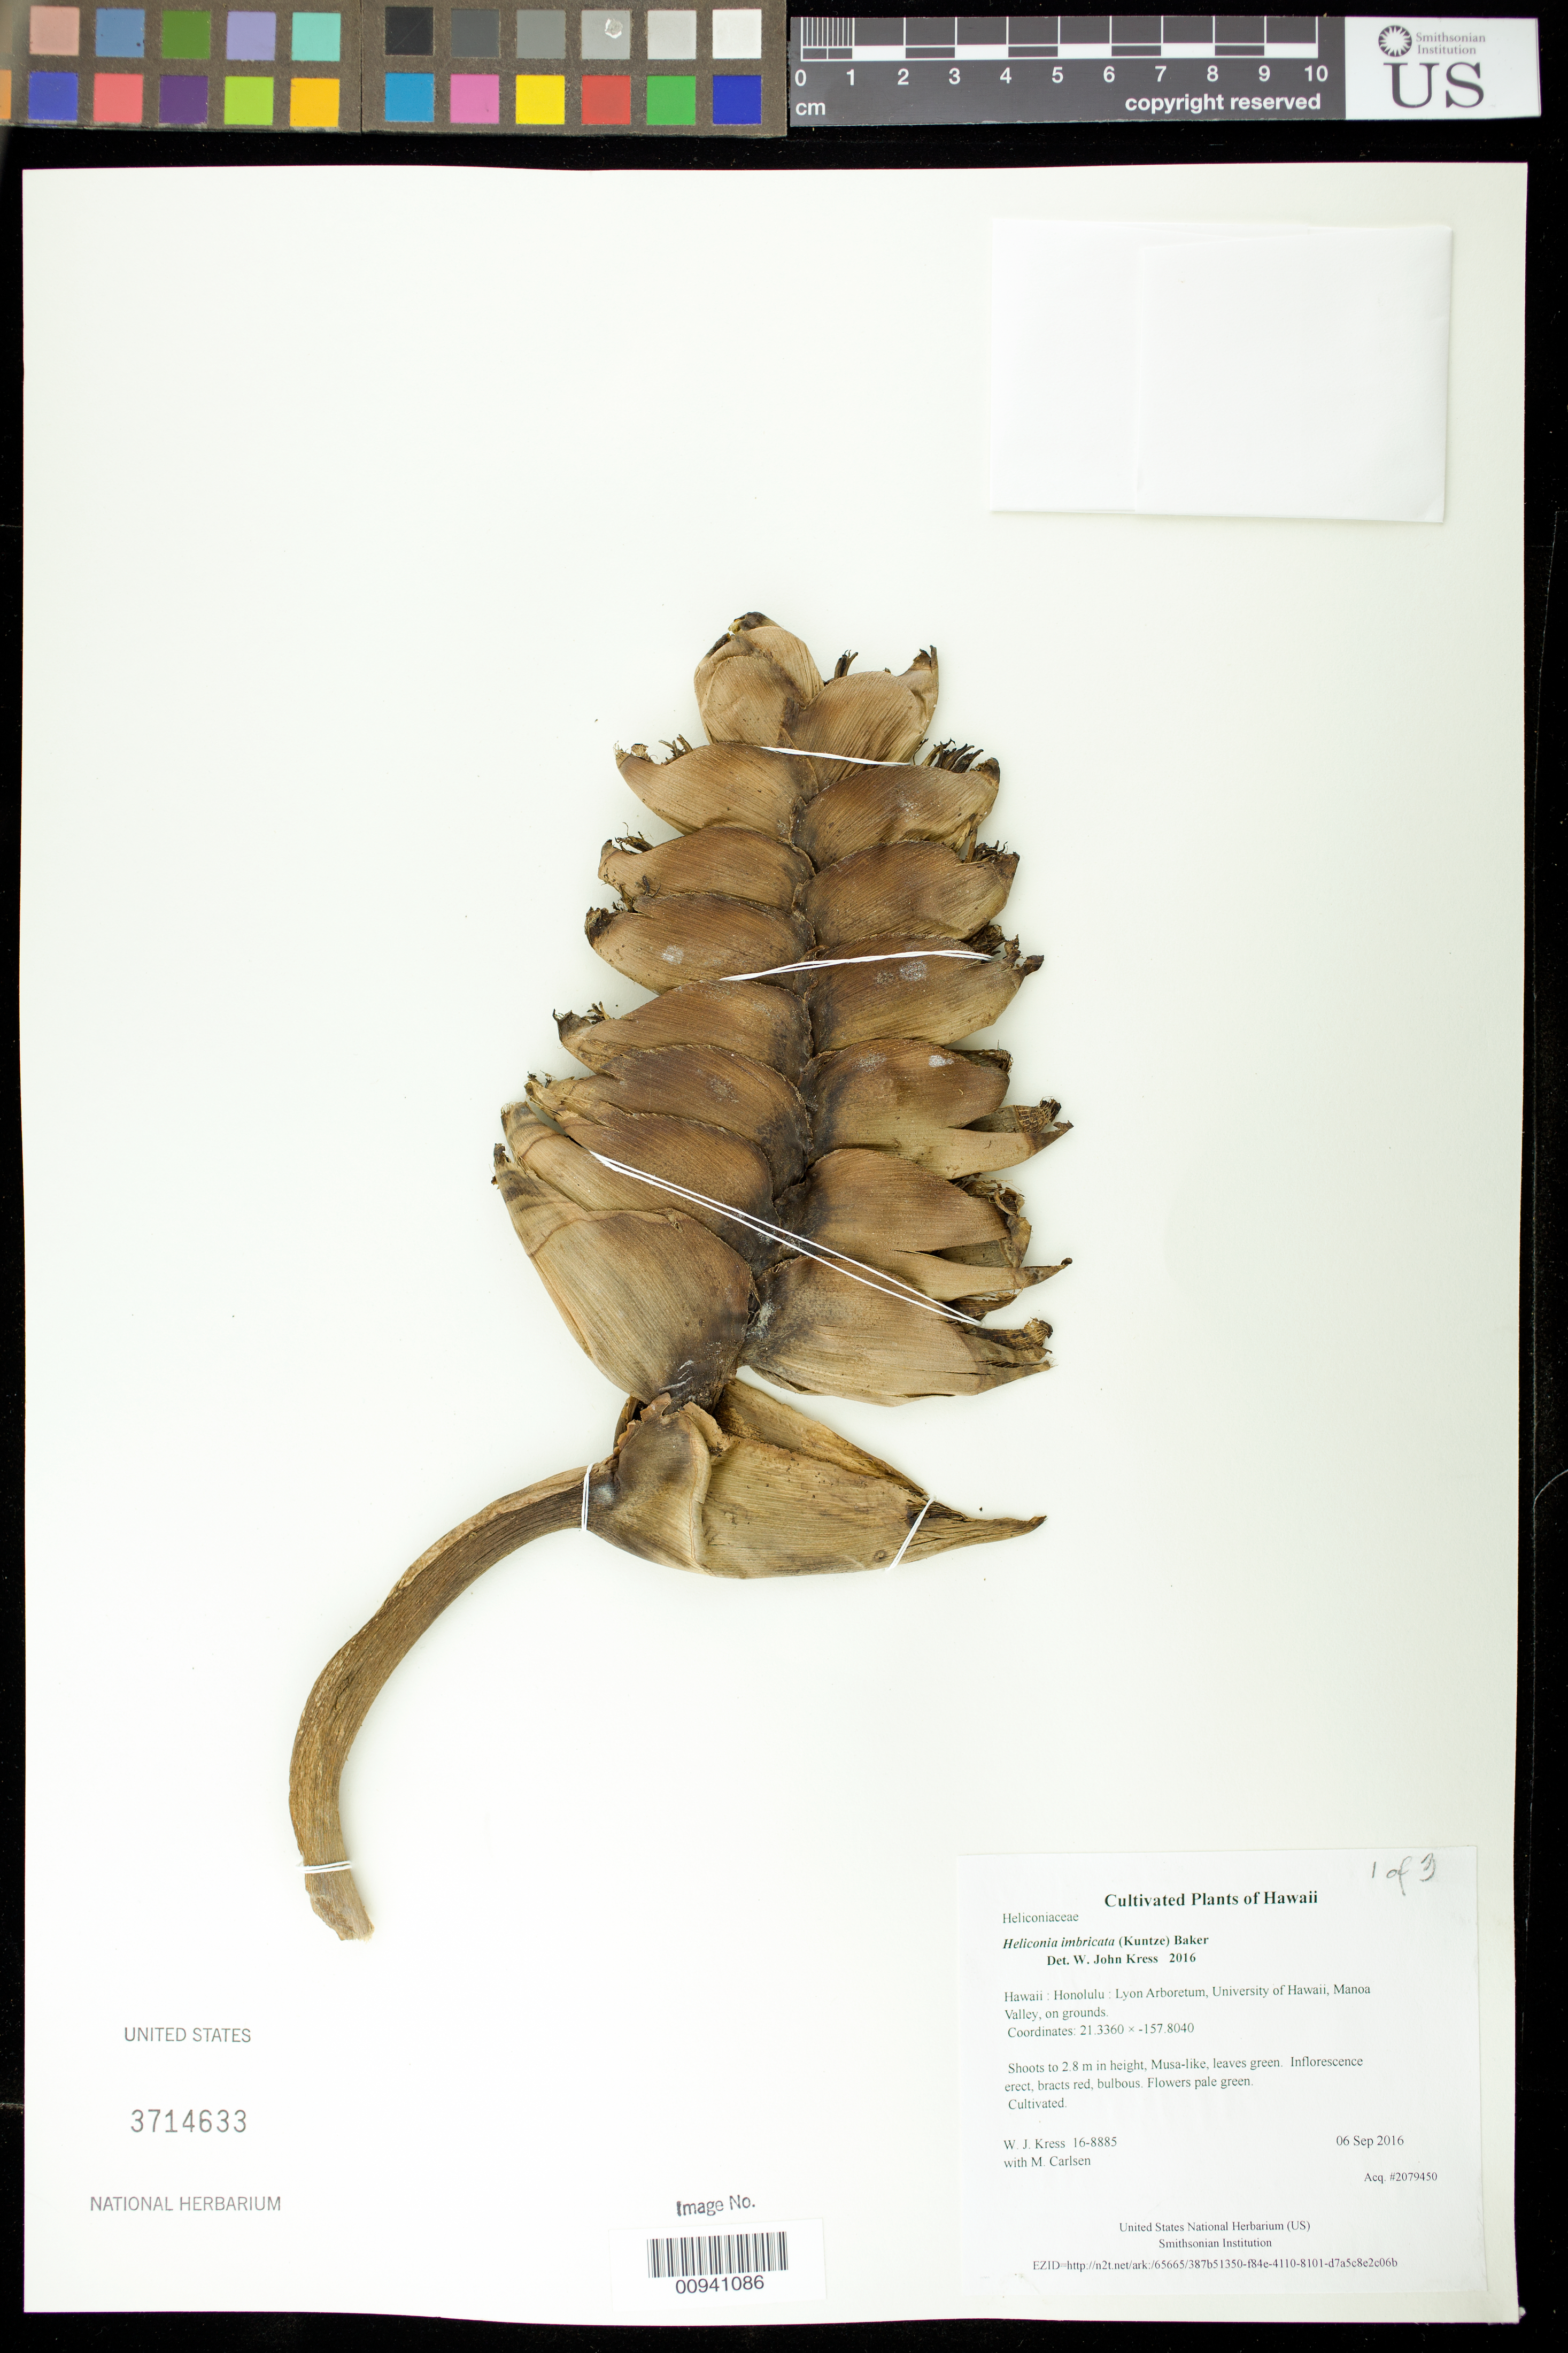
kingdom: Plantae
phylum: Tracheophyta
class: Liliopsida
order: Zingiberales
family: Heliconiaceae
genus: Heliconia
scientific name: Heliconia imbricata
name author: (Kuntze) Baker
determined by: Kress, W. J., (US), Smithsonian Institution - National Museum of Natural History (UNITED STATES)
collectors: W. J. Kress & M. M. Carlsen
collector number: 16-8885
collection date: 2016-09-06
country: United States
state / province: Hawaii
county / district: Honolulu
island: Oahu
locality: Lyon Arboretum, University of Hawaii, Manoa Valley, on grounds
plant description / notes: Frozen tissue stored in Biorepository at AG5NN48; dried tissue stored at AG5NN49.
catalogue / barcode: US 3714633